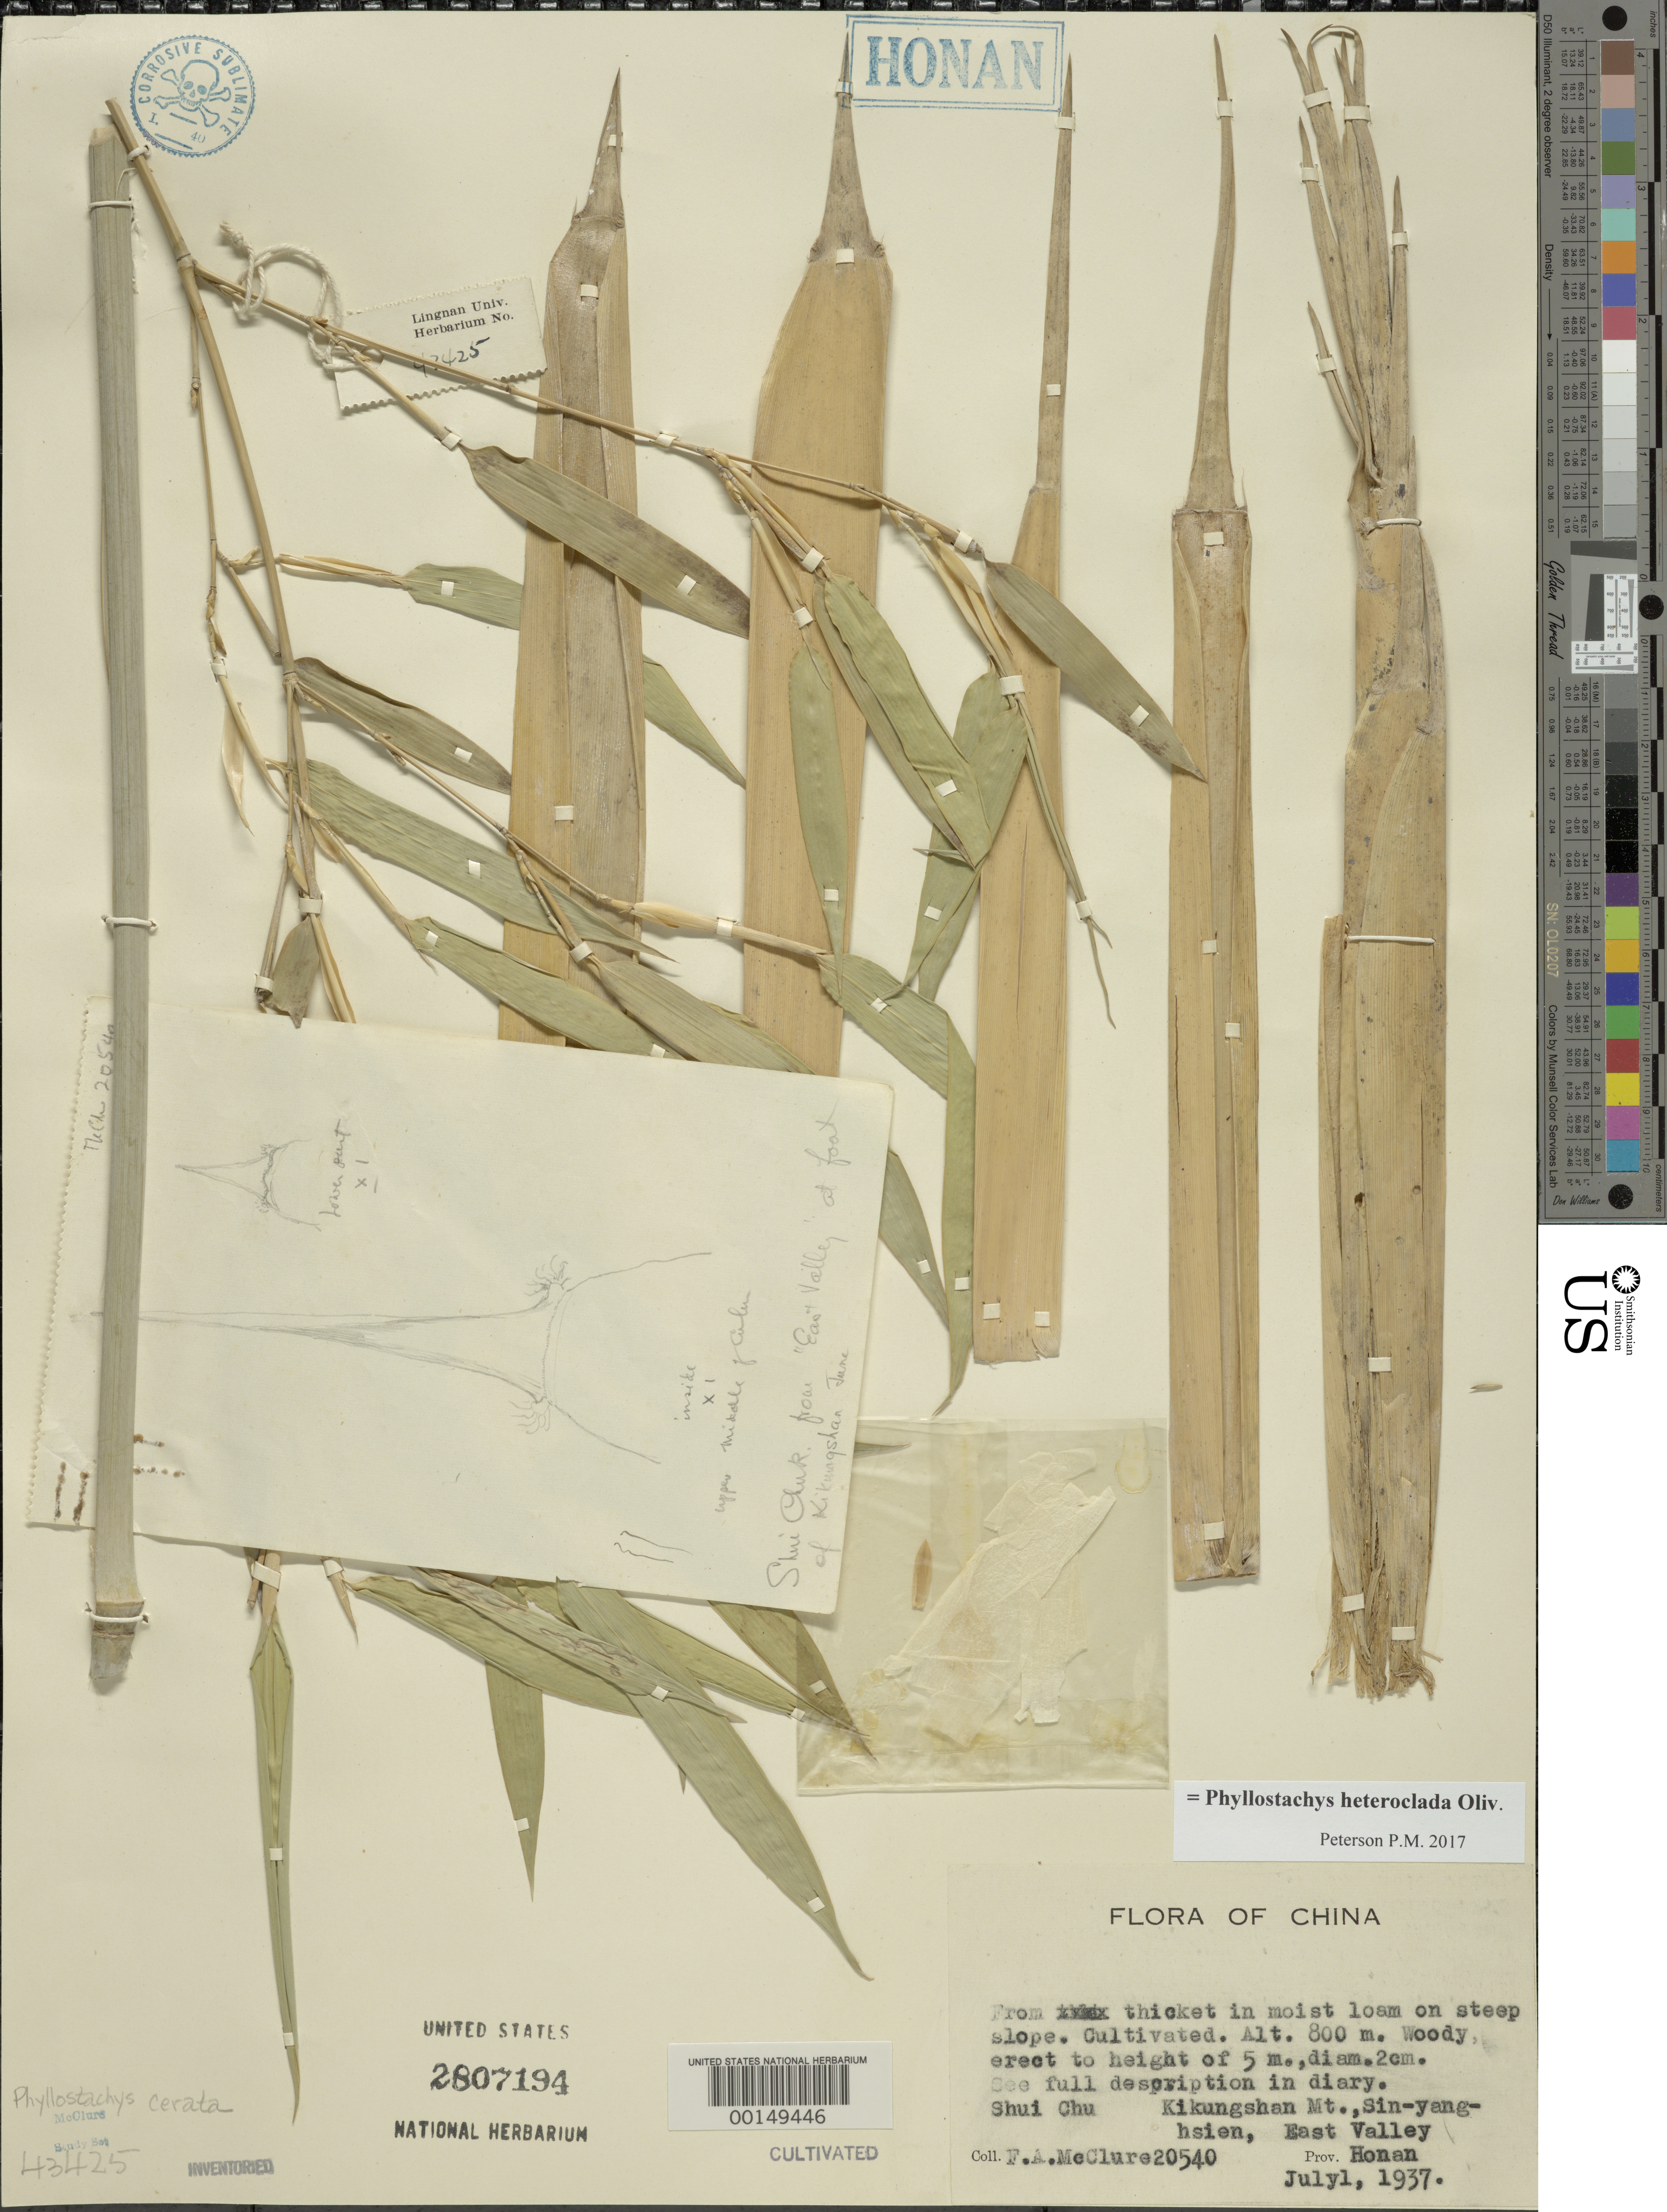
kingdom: Plantae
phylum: Tracheophyta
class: Liliopsida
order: Poales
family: Poaceae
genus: Phyllostachys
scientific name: Phyllostachys reticulata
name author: (Rupr.) K. Koch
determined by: Poaceae Reorganization Project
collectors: F. A. McClure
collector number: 20540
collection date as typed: Jul 1937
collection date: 1937-07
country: China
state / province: Henan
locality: Sin-yang-hsien, kikungshan mt.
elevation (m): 800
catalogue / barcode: US 2807194